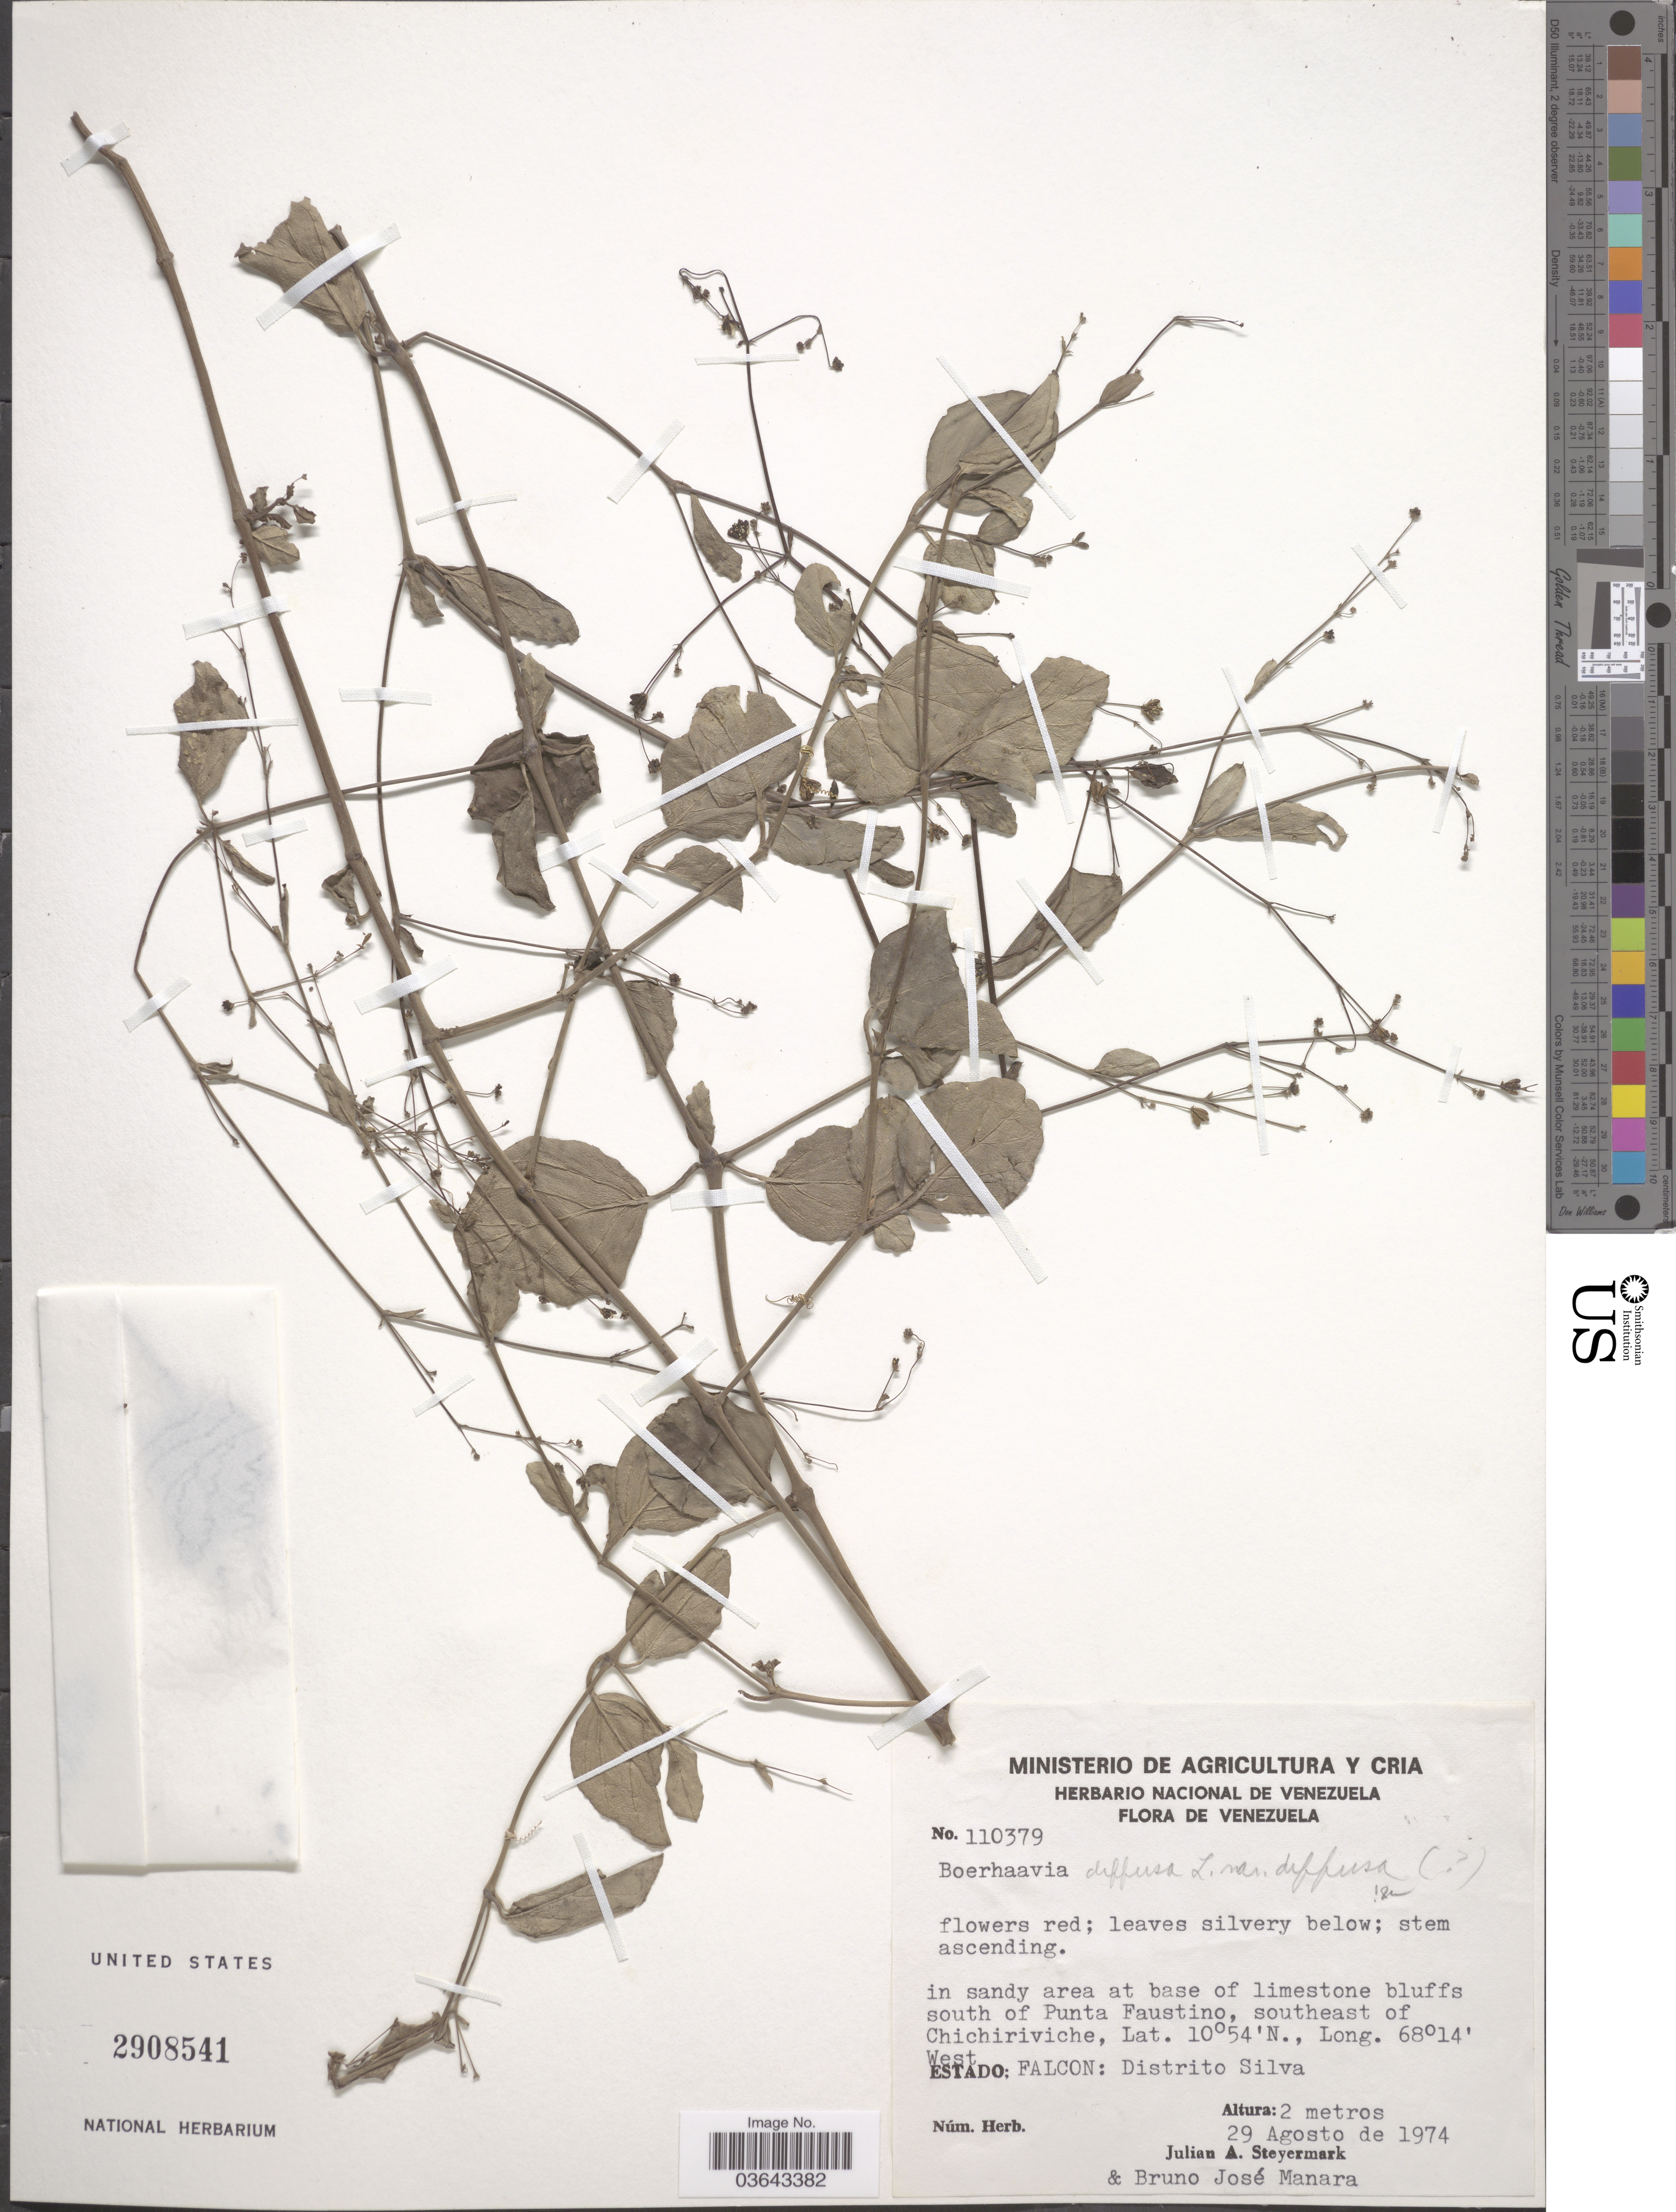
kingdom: Plantae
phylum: Tracheophyta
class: Magnoliopsida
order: Caryophyllales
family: Nyctaginaceae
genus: Boerhavia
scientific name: Boerhavia diffusa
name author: L.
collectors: J. Steyermark & B. Manara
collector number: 110379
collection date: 1974-08-29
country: Venezuela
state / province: Falcón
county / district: Silva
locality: South of Punta Faustino, southeast of Chichiriviche. Distrito Silva.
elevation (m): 2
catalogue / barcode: US 2908541